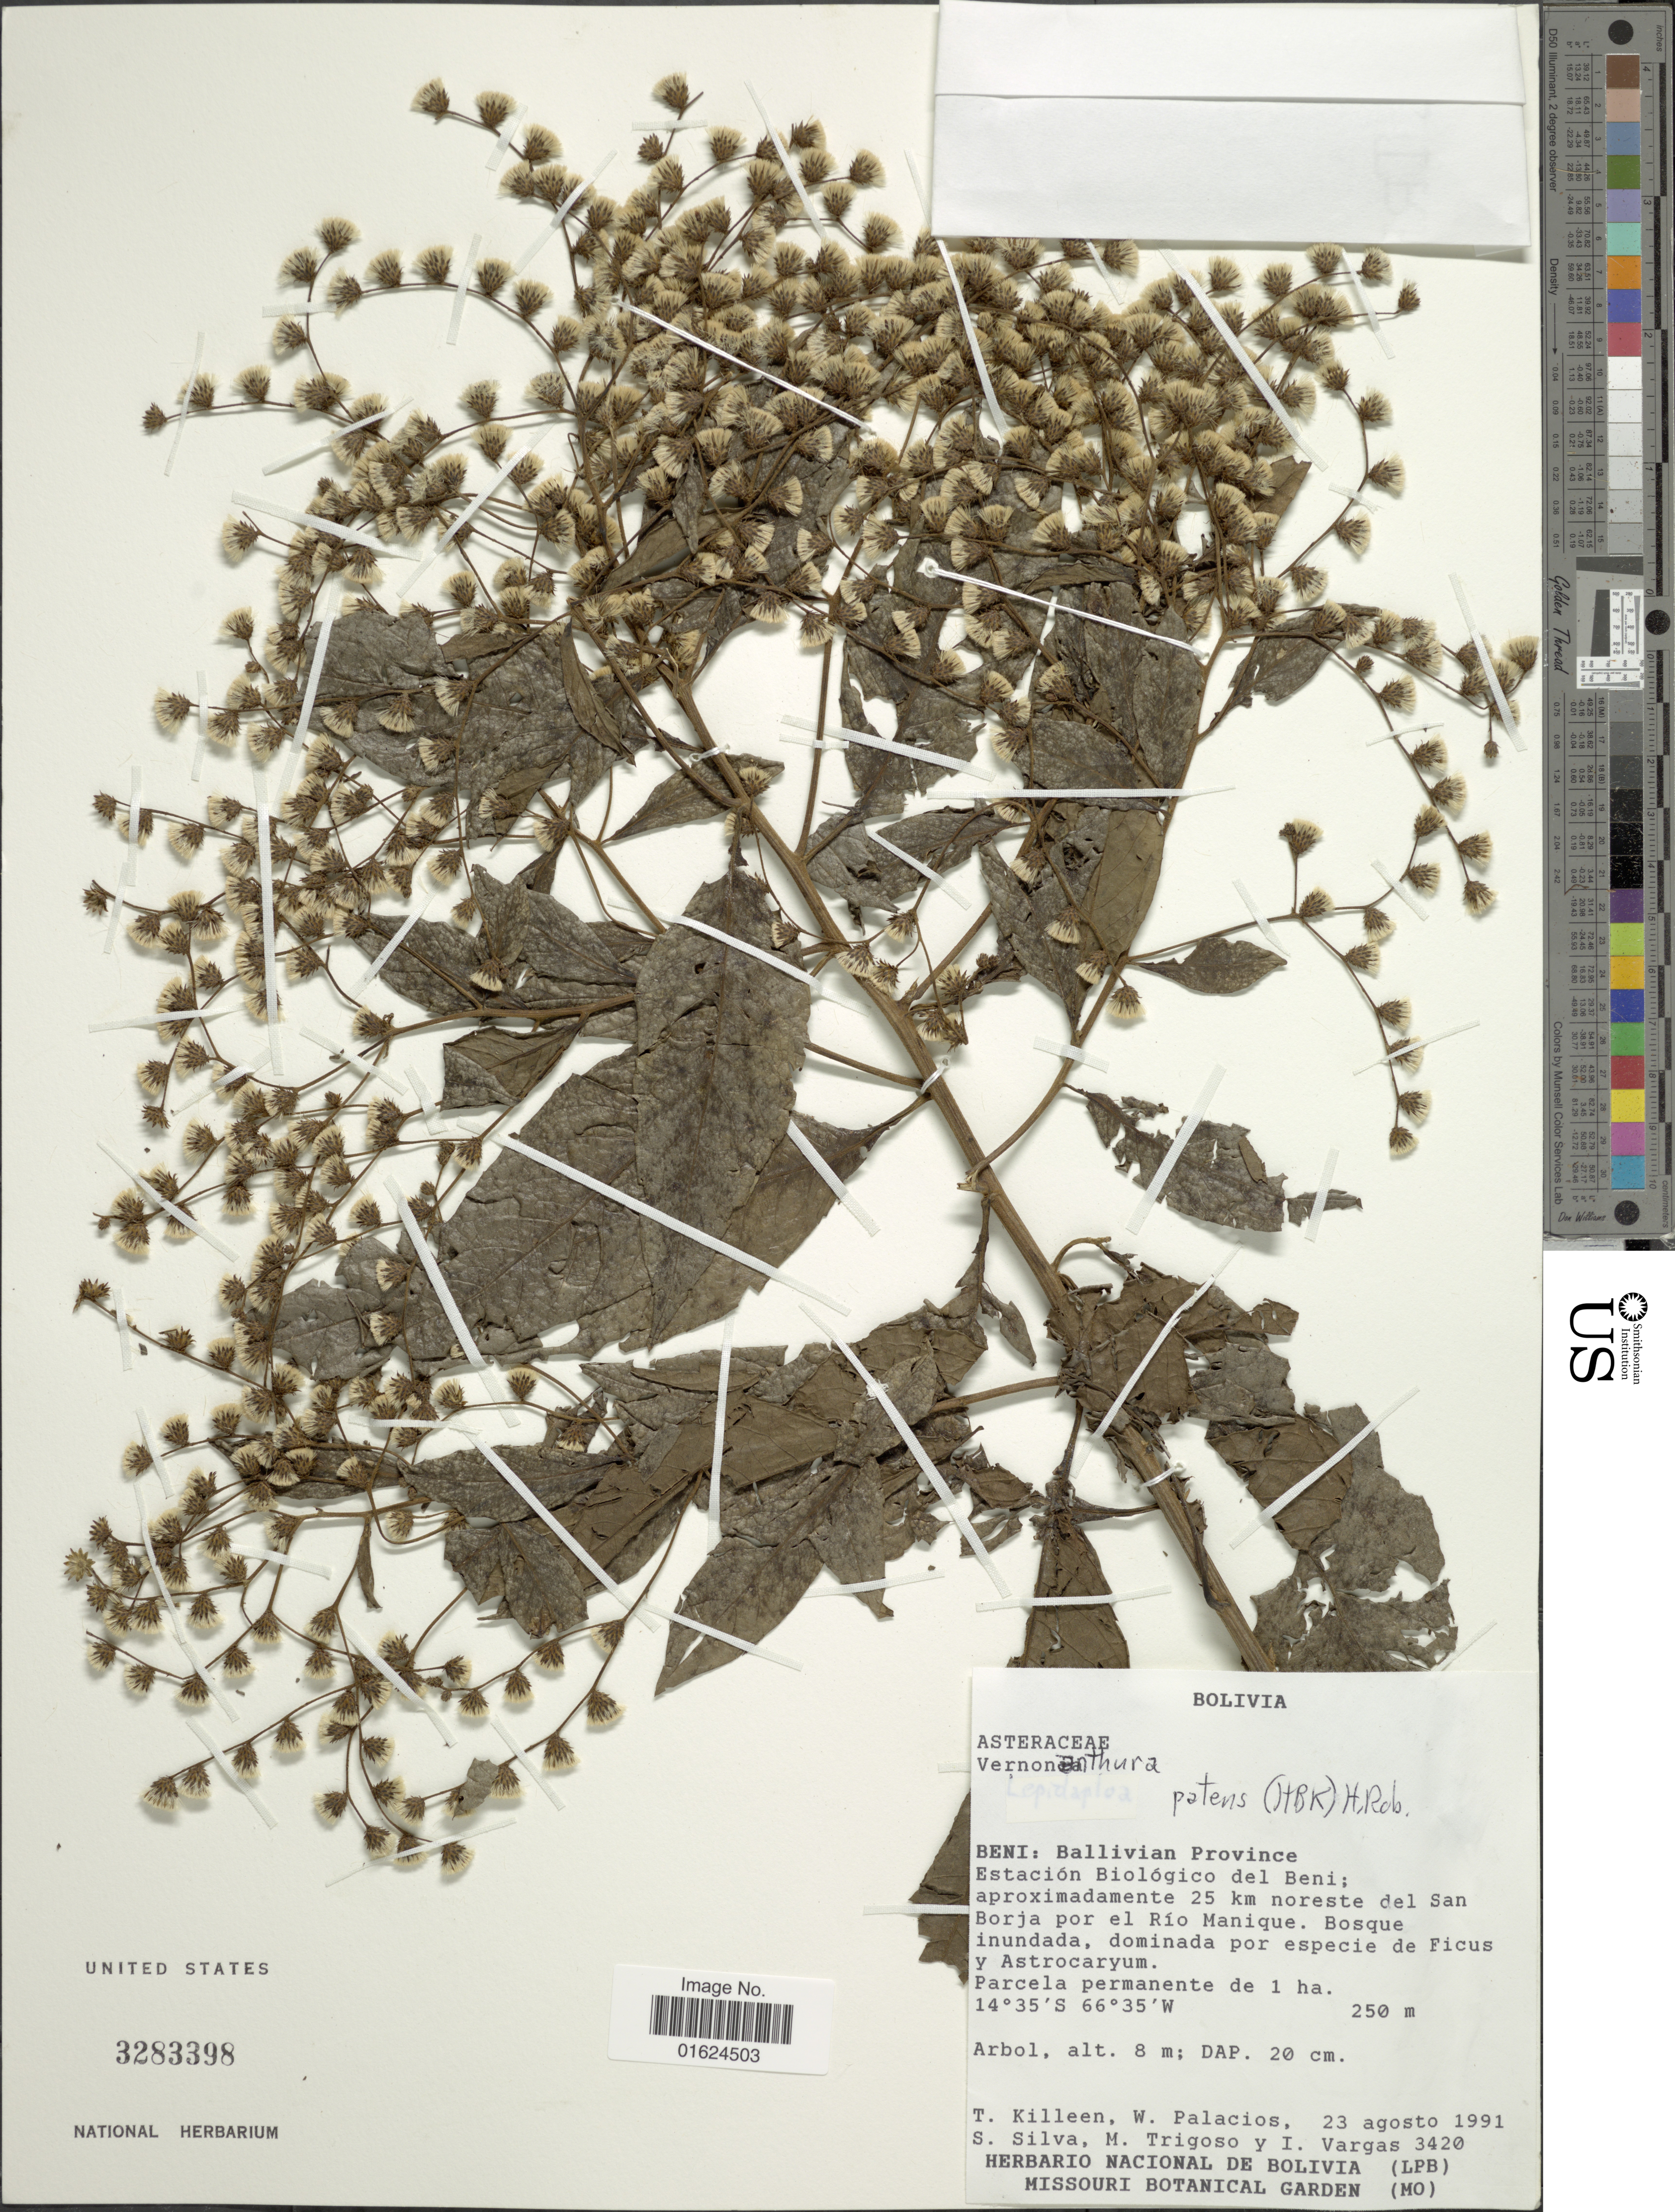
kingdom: Plantae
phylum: Tracheophyta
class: Magnoliopsida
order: Asterales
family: Asteraceae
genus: Vernonanthura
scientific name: Vernonanthura patens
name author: (Kunth) H. Rob.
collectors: T. J. Killeen, W. Palacios, S. Silva, M. Trigoso & I. Vargas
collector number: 3420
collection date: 1991-08-23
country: Bolivia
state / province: Beni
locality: Ballivian Province, Estación Biológico del Beni; aproximadamente 25 km noreste del San Borja por el Río Manique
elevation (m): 250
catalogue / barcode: US 3283398